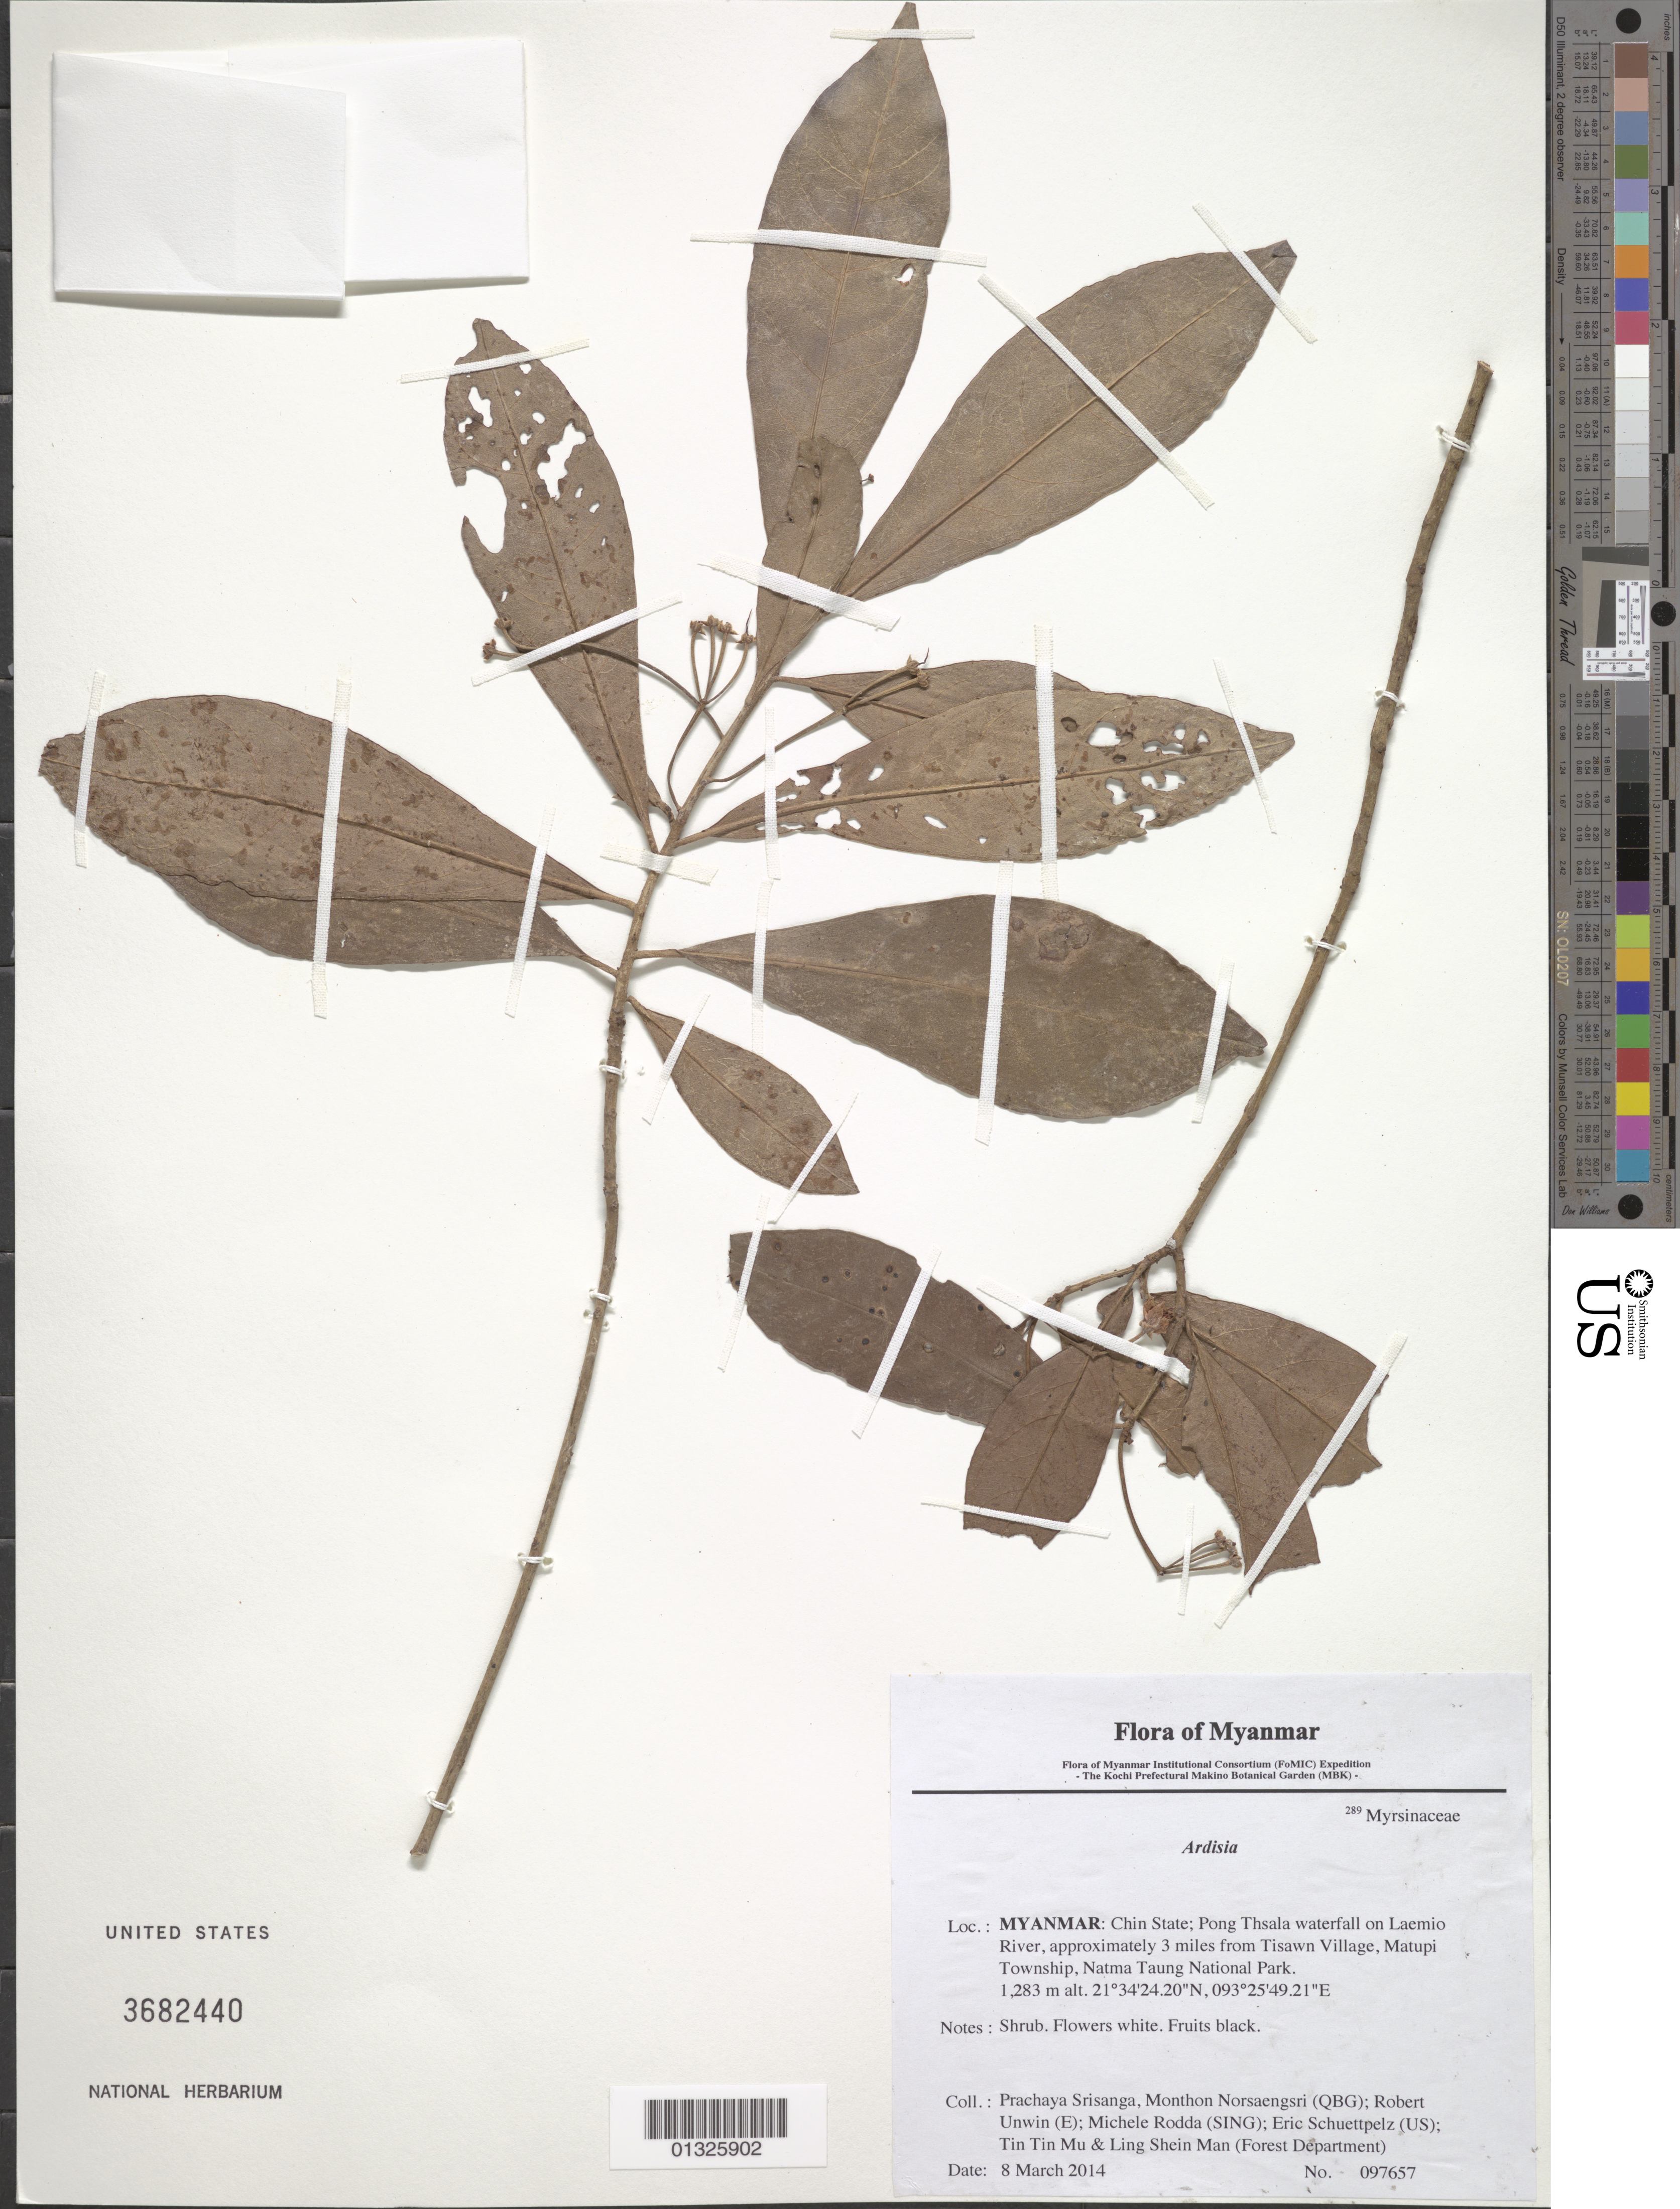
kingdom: Plantae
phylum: Tracheophyta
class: Magnoliopsida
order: Ericales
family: Primulaceae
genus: Ardisia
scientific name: Ardisia sp.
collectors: P. Srisanga, M. Norsaengsri, R. Unwin, M. Rodda, E. Schuettpelz, Tin Tin Mu & Ling Shein Man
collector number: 97657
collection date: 2014-03-08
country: Myanmar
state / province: Chin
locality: Pong Thsala waterfall on Laemio River, approximately 3 miles from Tisawn Village, Matupi Township, Natma Taung National Park.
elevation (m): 1283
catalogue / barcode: US 3682440